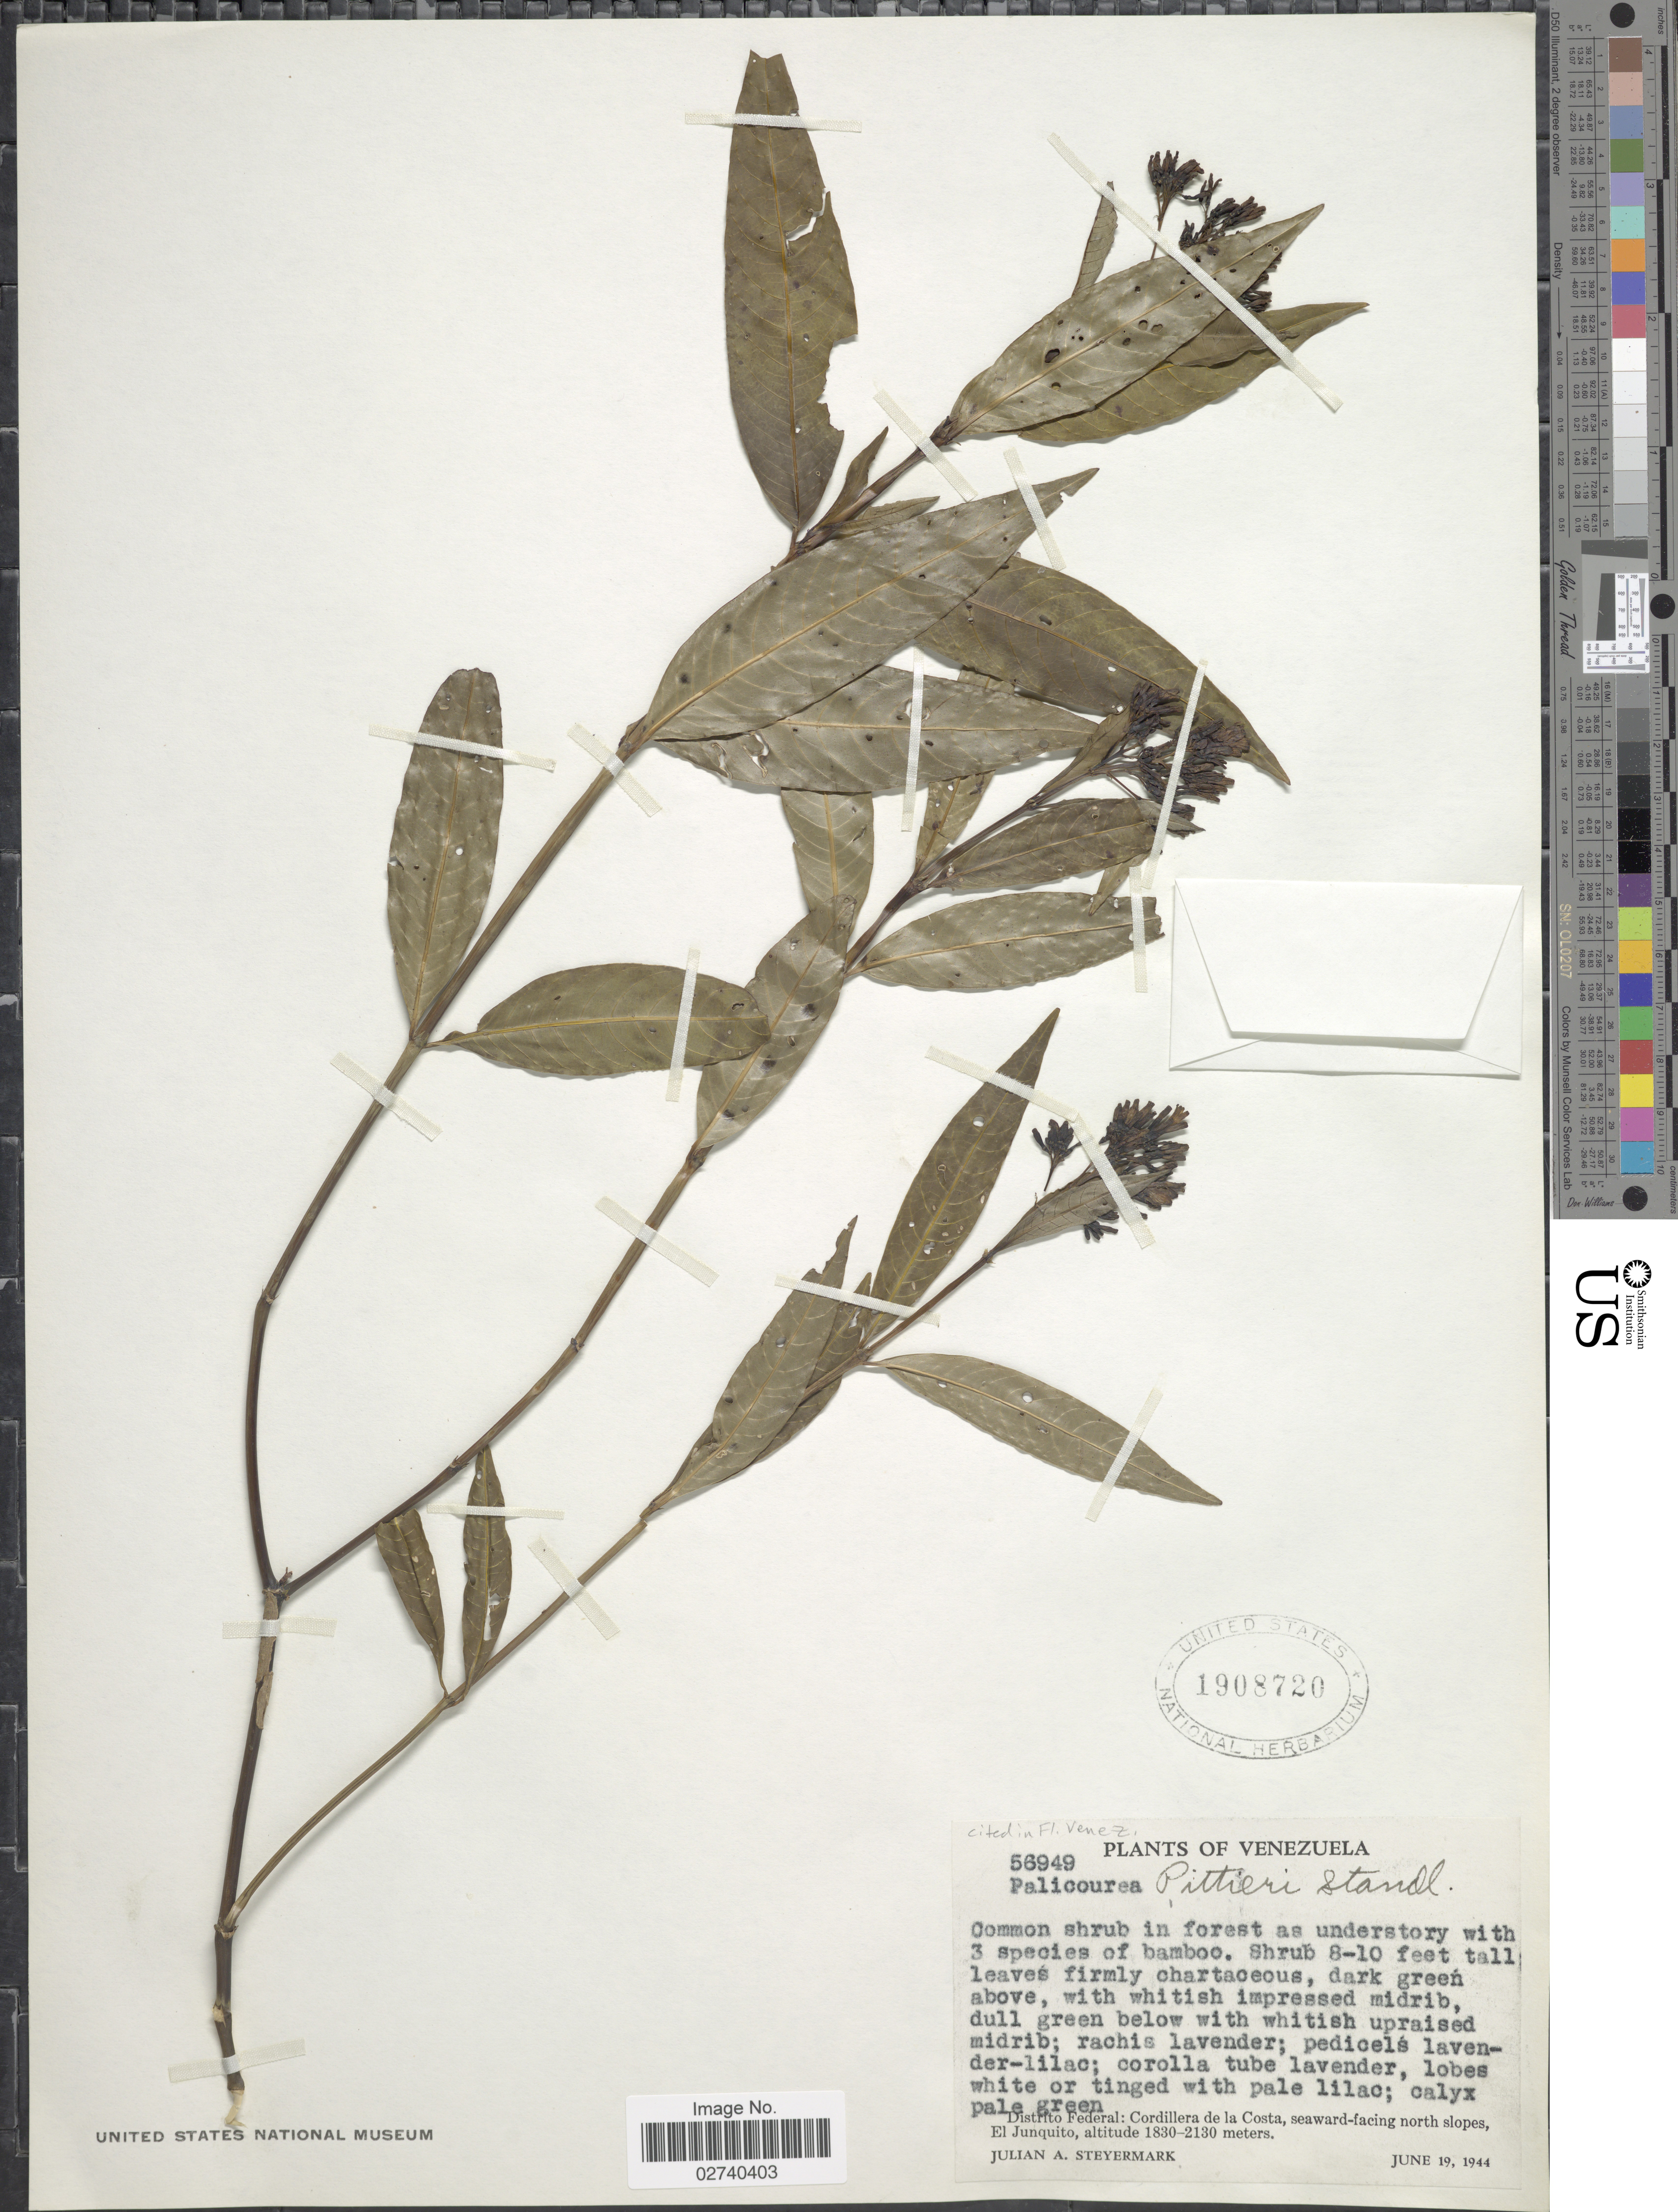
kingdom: Plantae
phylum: Tracheophyta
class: Magnoliopsida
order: Gentianales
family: Rubiaceae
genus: Palicourea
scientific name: Palicourea pittieri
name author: Standl.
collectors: J. Steyermark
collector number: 56949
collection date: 1944-06-19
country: Venezuela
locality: Distrito Federal: Cordillera de la Costa, seaward-facing north slopes, El Junquito.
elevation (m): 1830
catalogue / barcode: US 1908720